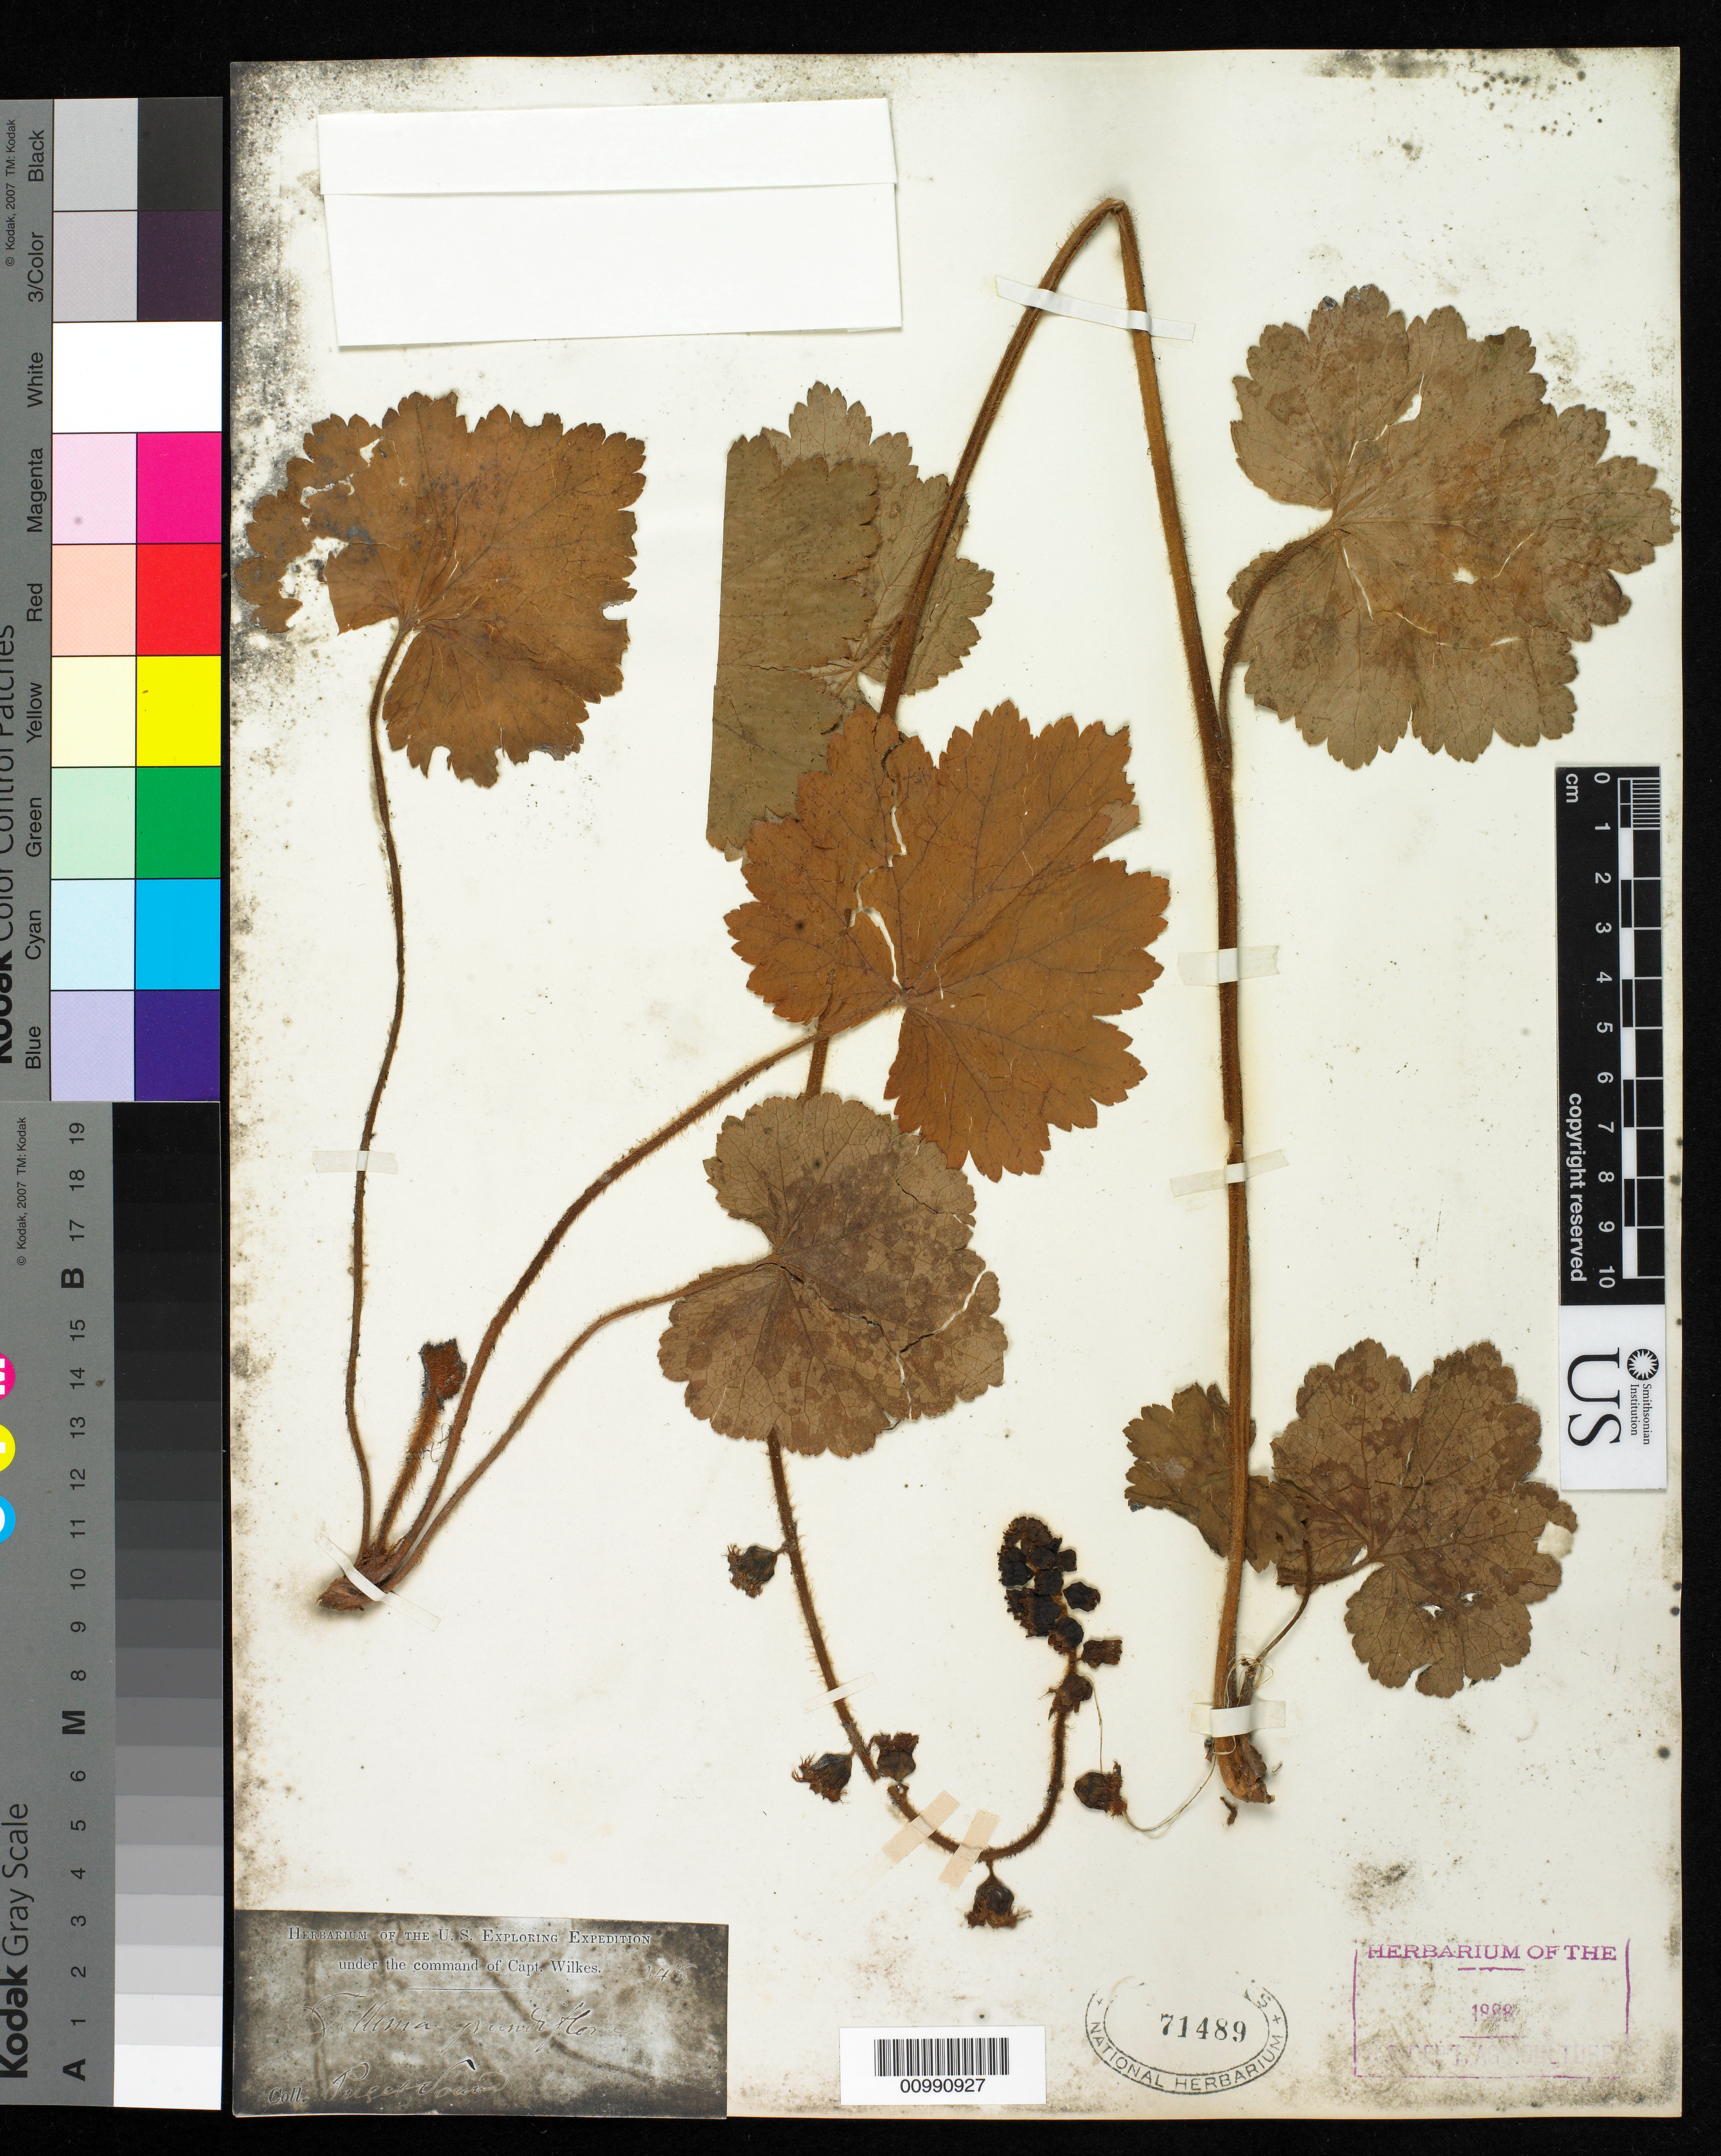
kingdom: Plantae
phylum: Tracheophyta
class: Magnoliopsida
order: Saxifragales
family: Saxifragaceae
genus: Tellima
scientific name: Tellima grandiflora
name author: (Pursh) Douglas ex Lindl.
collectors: Wilkes Explor. Exped.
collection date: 1838/1842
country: United States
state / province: Washington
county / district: King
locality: Puget Sound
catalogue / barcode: US 71489